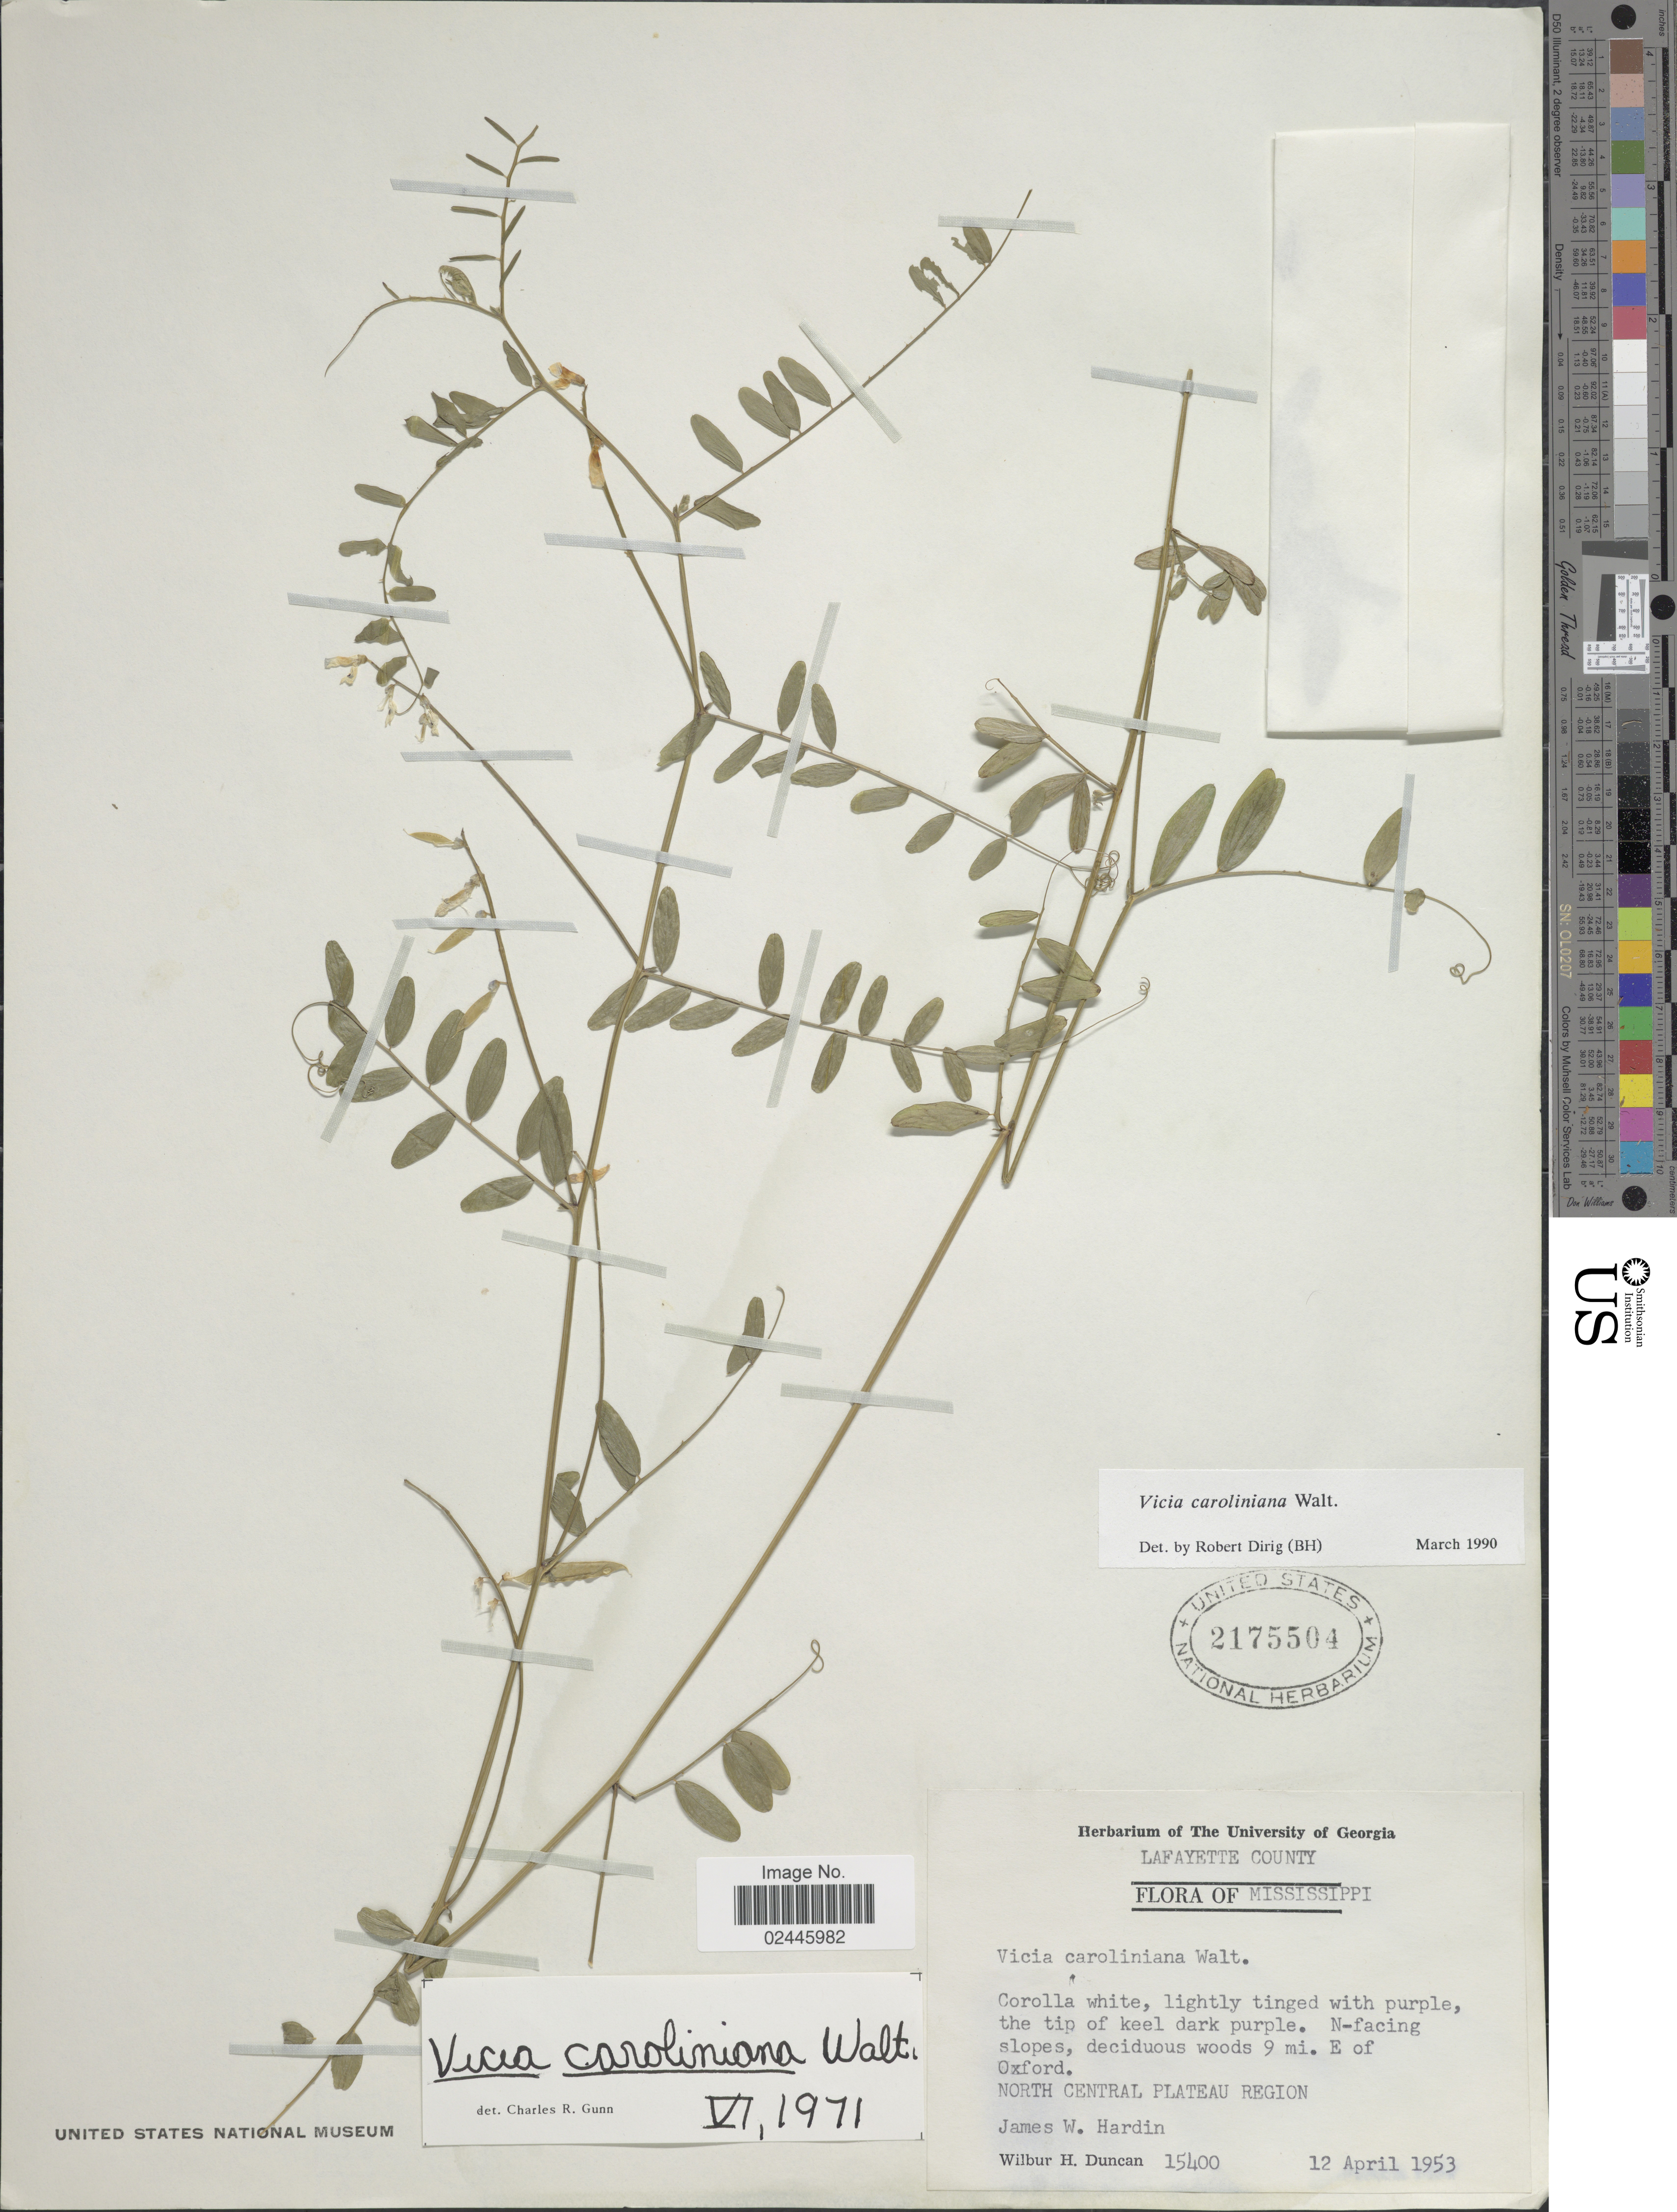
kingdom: Plantae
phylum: Tracheophyta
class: Magnoliopsida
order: Fabales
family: Fabaceae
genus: Vicia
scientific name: Vicia caroliniana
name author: Walter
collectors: J. W. Hardin & W. H. Duncan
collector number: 15400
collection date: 1953-04-12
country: United States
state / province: Mississippi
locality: Lafayette County, N-facing slopes, deciduous woods 9 mi. E of Oxford, North Central Plateau Region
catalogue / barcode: US 2175504